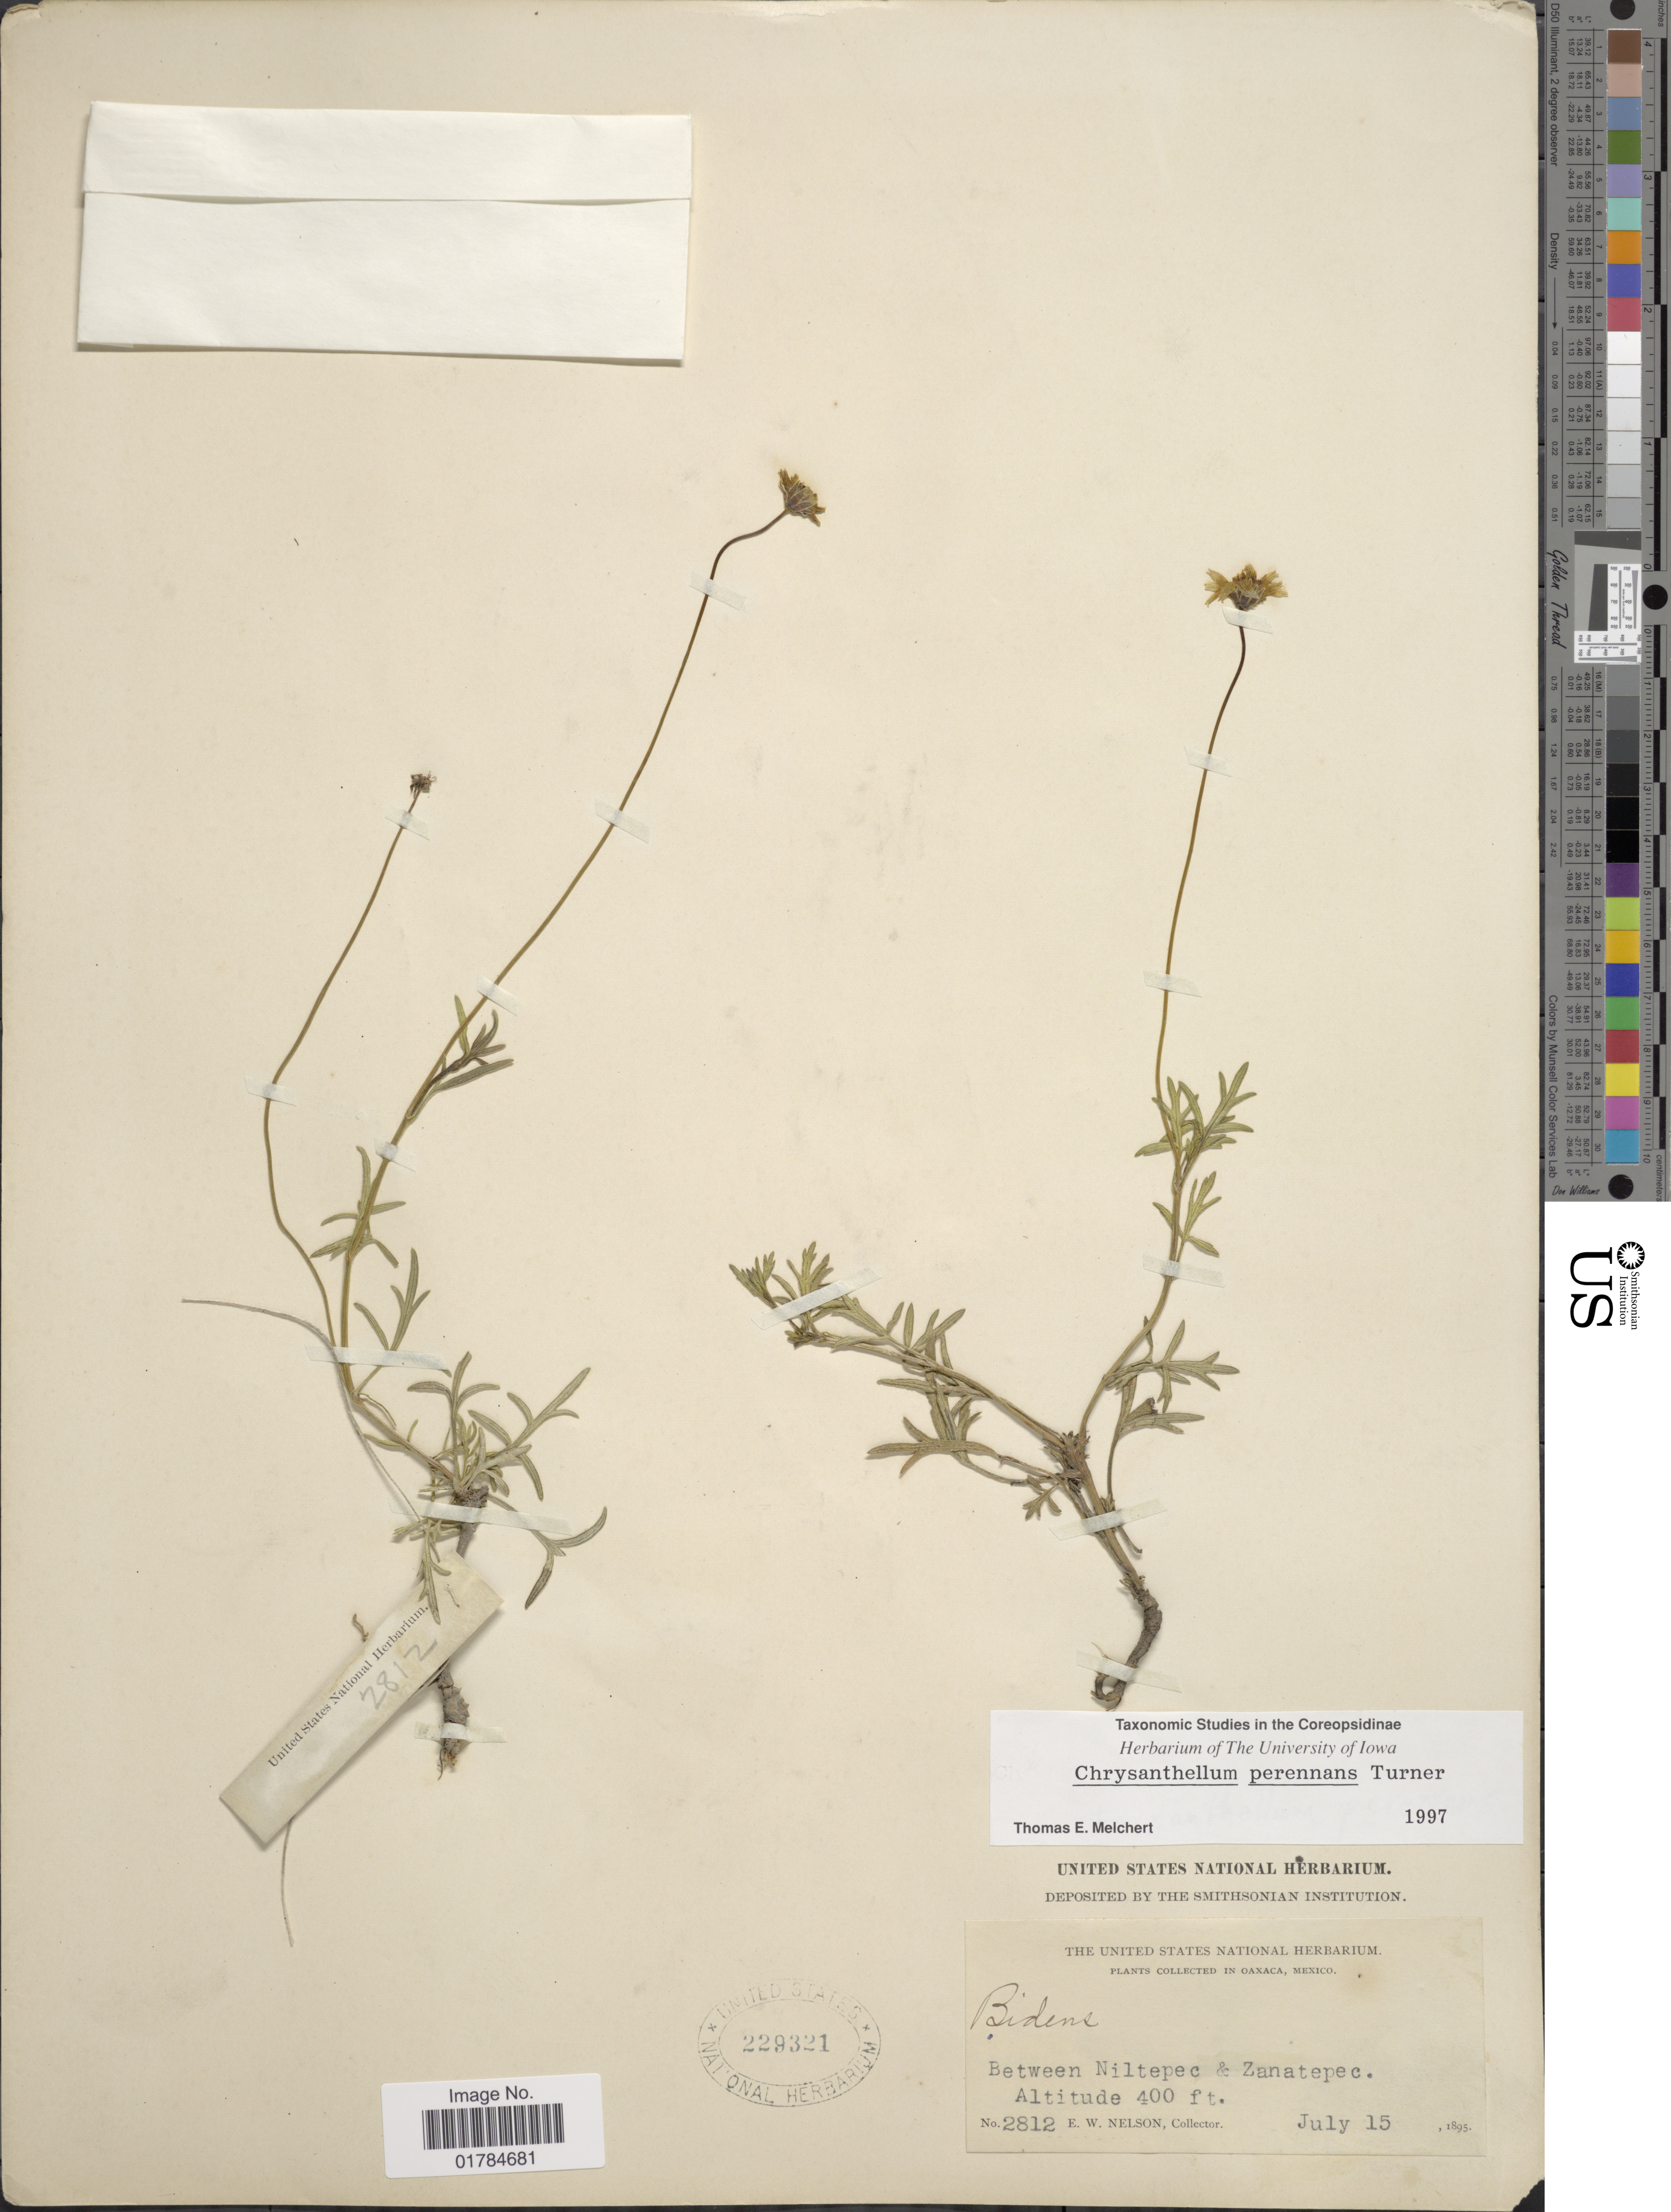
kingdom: Plantae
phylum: Tracheophyta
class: Magnoliopsida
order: Asterales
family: Asteraceae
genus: Chrysanthellum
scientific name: Chrysanthellum sp.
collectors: E. W. Nelson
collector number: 2812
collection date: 1895-07-15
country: Mexico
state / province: Oaxaca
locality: Between Niltepec & Zanatepec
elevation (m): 122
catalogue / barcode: US 229321